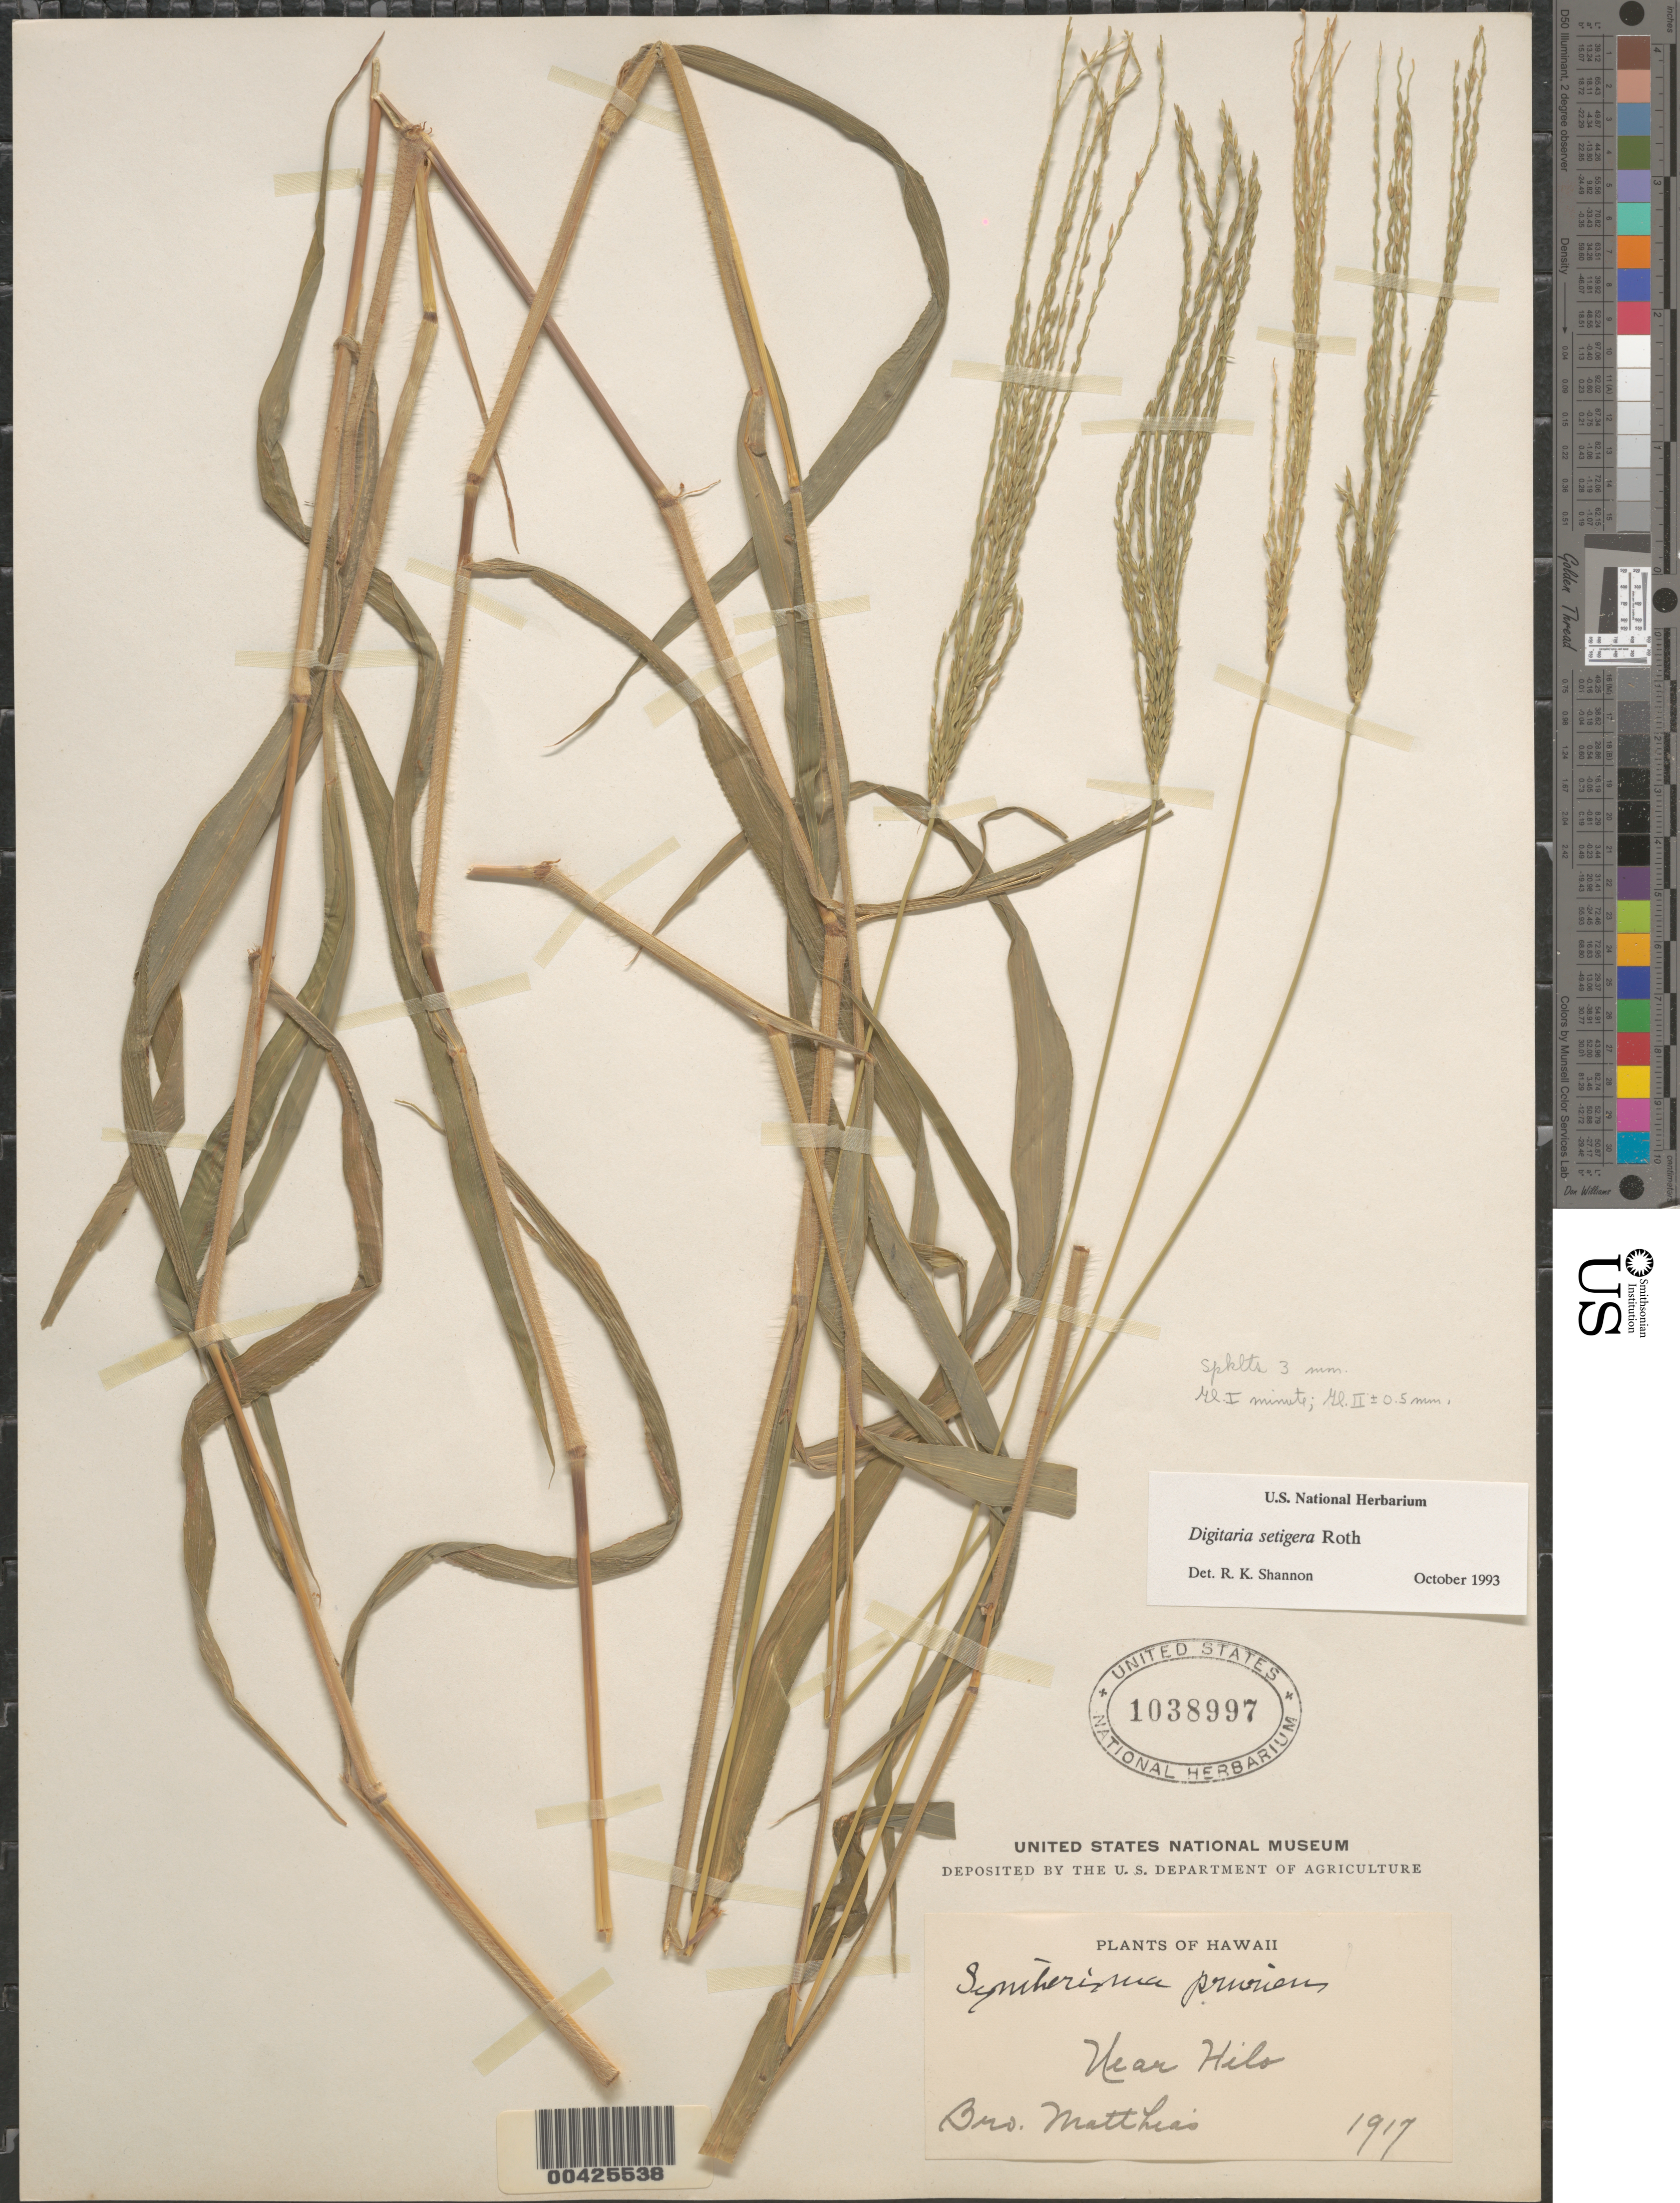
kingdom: Plantae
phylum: Tracheophyta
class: Liliopsida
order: Poales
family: Poaceae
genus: Digitaria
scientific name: Digitaria setigera var. setigera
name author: Roth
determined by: Faccenda, K.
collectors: B. Matthias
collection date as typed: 1917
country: United States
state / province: Hawaii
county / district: Hawaii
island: Hawaii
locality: Near Hilo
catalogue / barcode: US 1038997